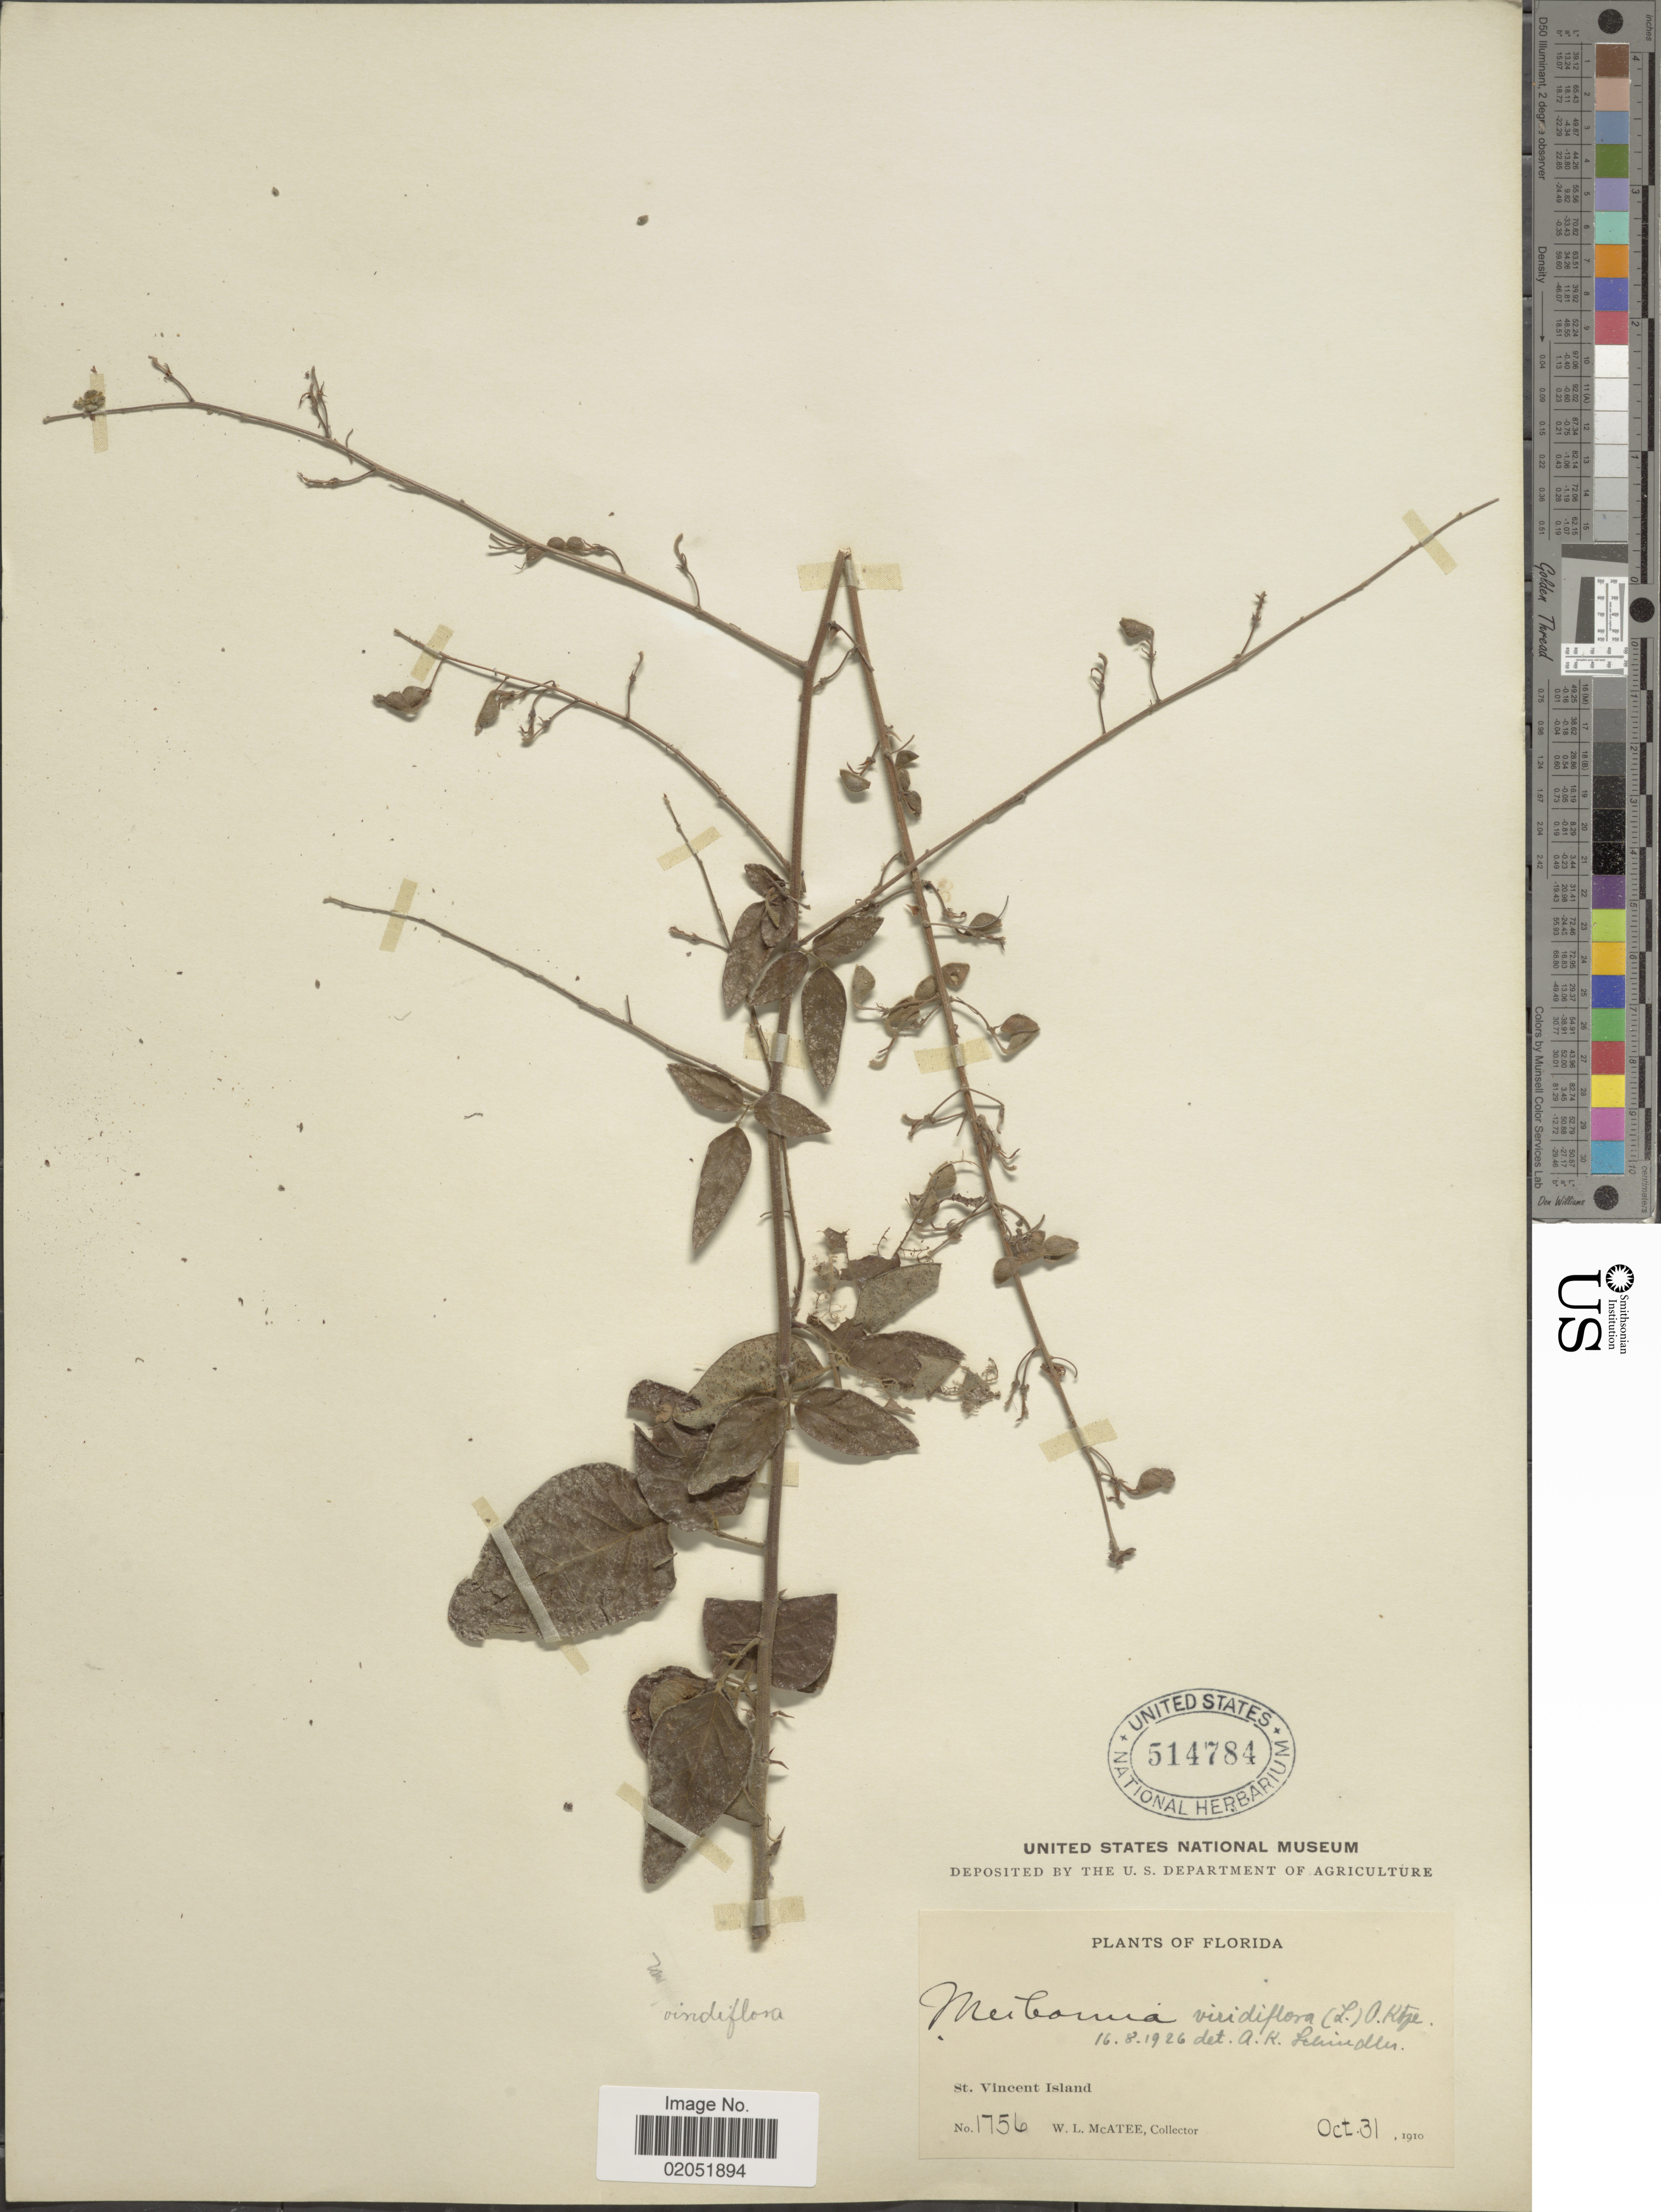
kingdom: Plantae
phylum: Tracheophyta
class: Magnoliopsida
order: Fabales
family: Fabaceae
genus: Desmodium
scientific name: Desmodium viridiflorum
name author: (L.) DC.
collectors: W. McAtee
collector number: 1756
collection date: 1910-10-31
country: United States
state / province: Florida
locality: Florida, St. Vincent Island.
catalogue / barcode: US 514784